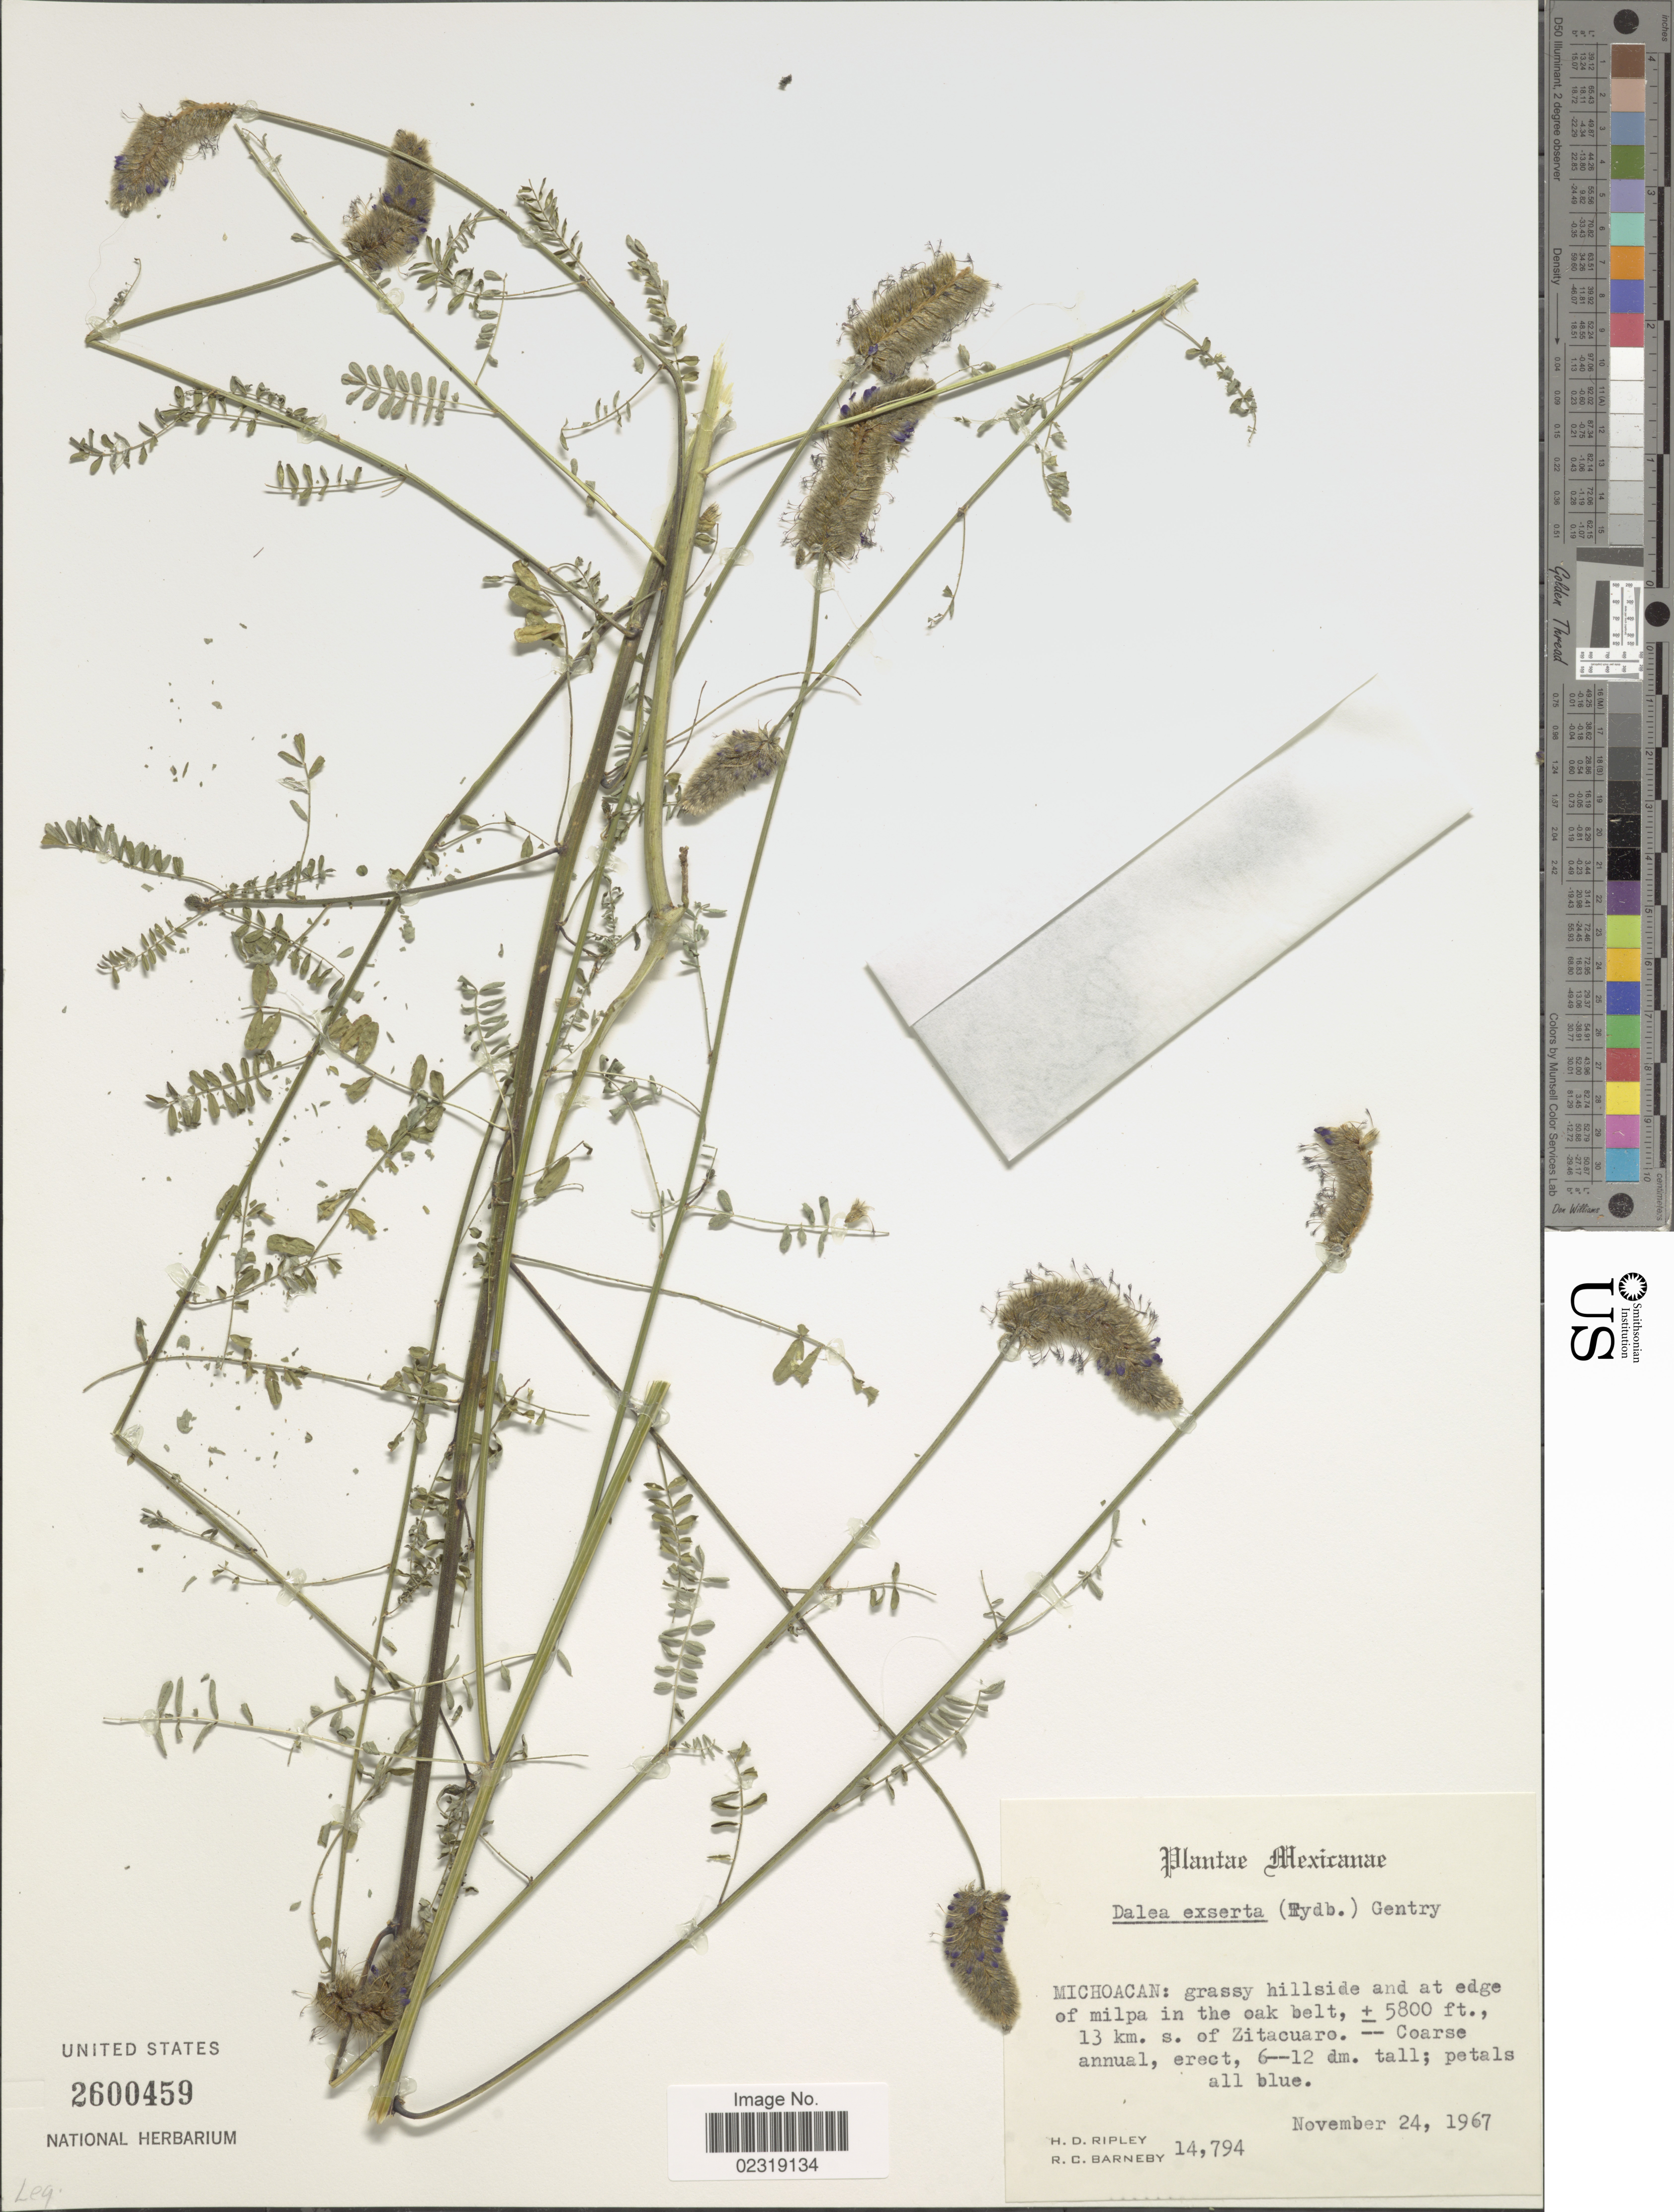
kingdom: Plantae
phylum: Tracheophyta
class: Magnoliopsida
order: Fabales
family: Fabaceae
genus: Dalea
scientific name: Dalea exserta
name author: (Rydb.) Gentry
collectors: H. Ripley & R. C. Barneby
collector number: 14794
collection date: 1967-11-24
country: Mexico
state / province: Michoacán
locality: Michoacan: grassy hillside and at edge of milpa in the oak belt. 13 km s.of Zitacuaro.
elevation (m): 1768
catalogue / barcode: US 2600459